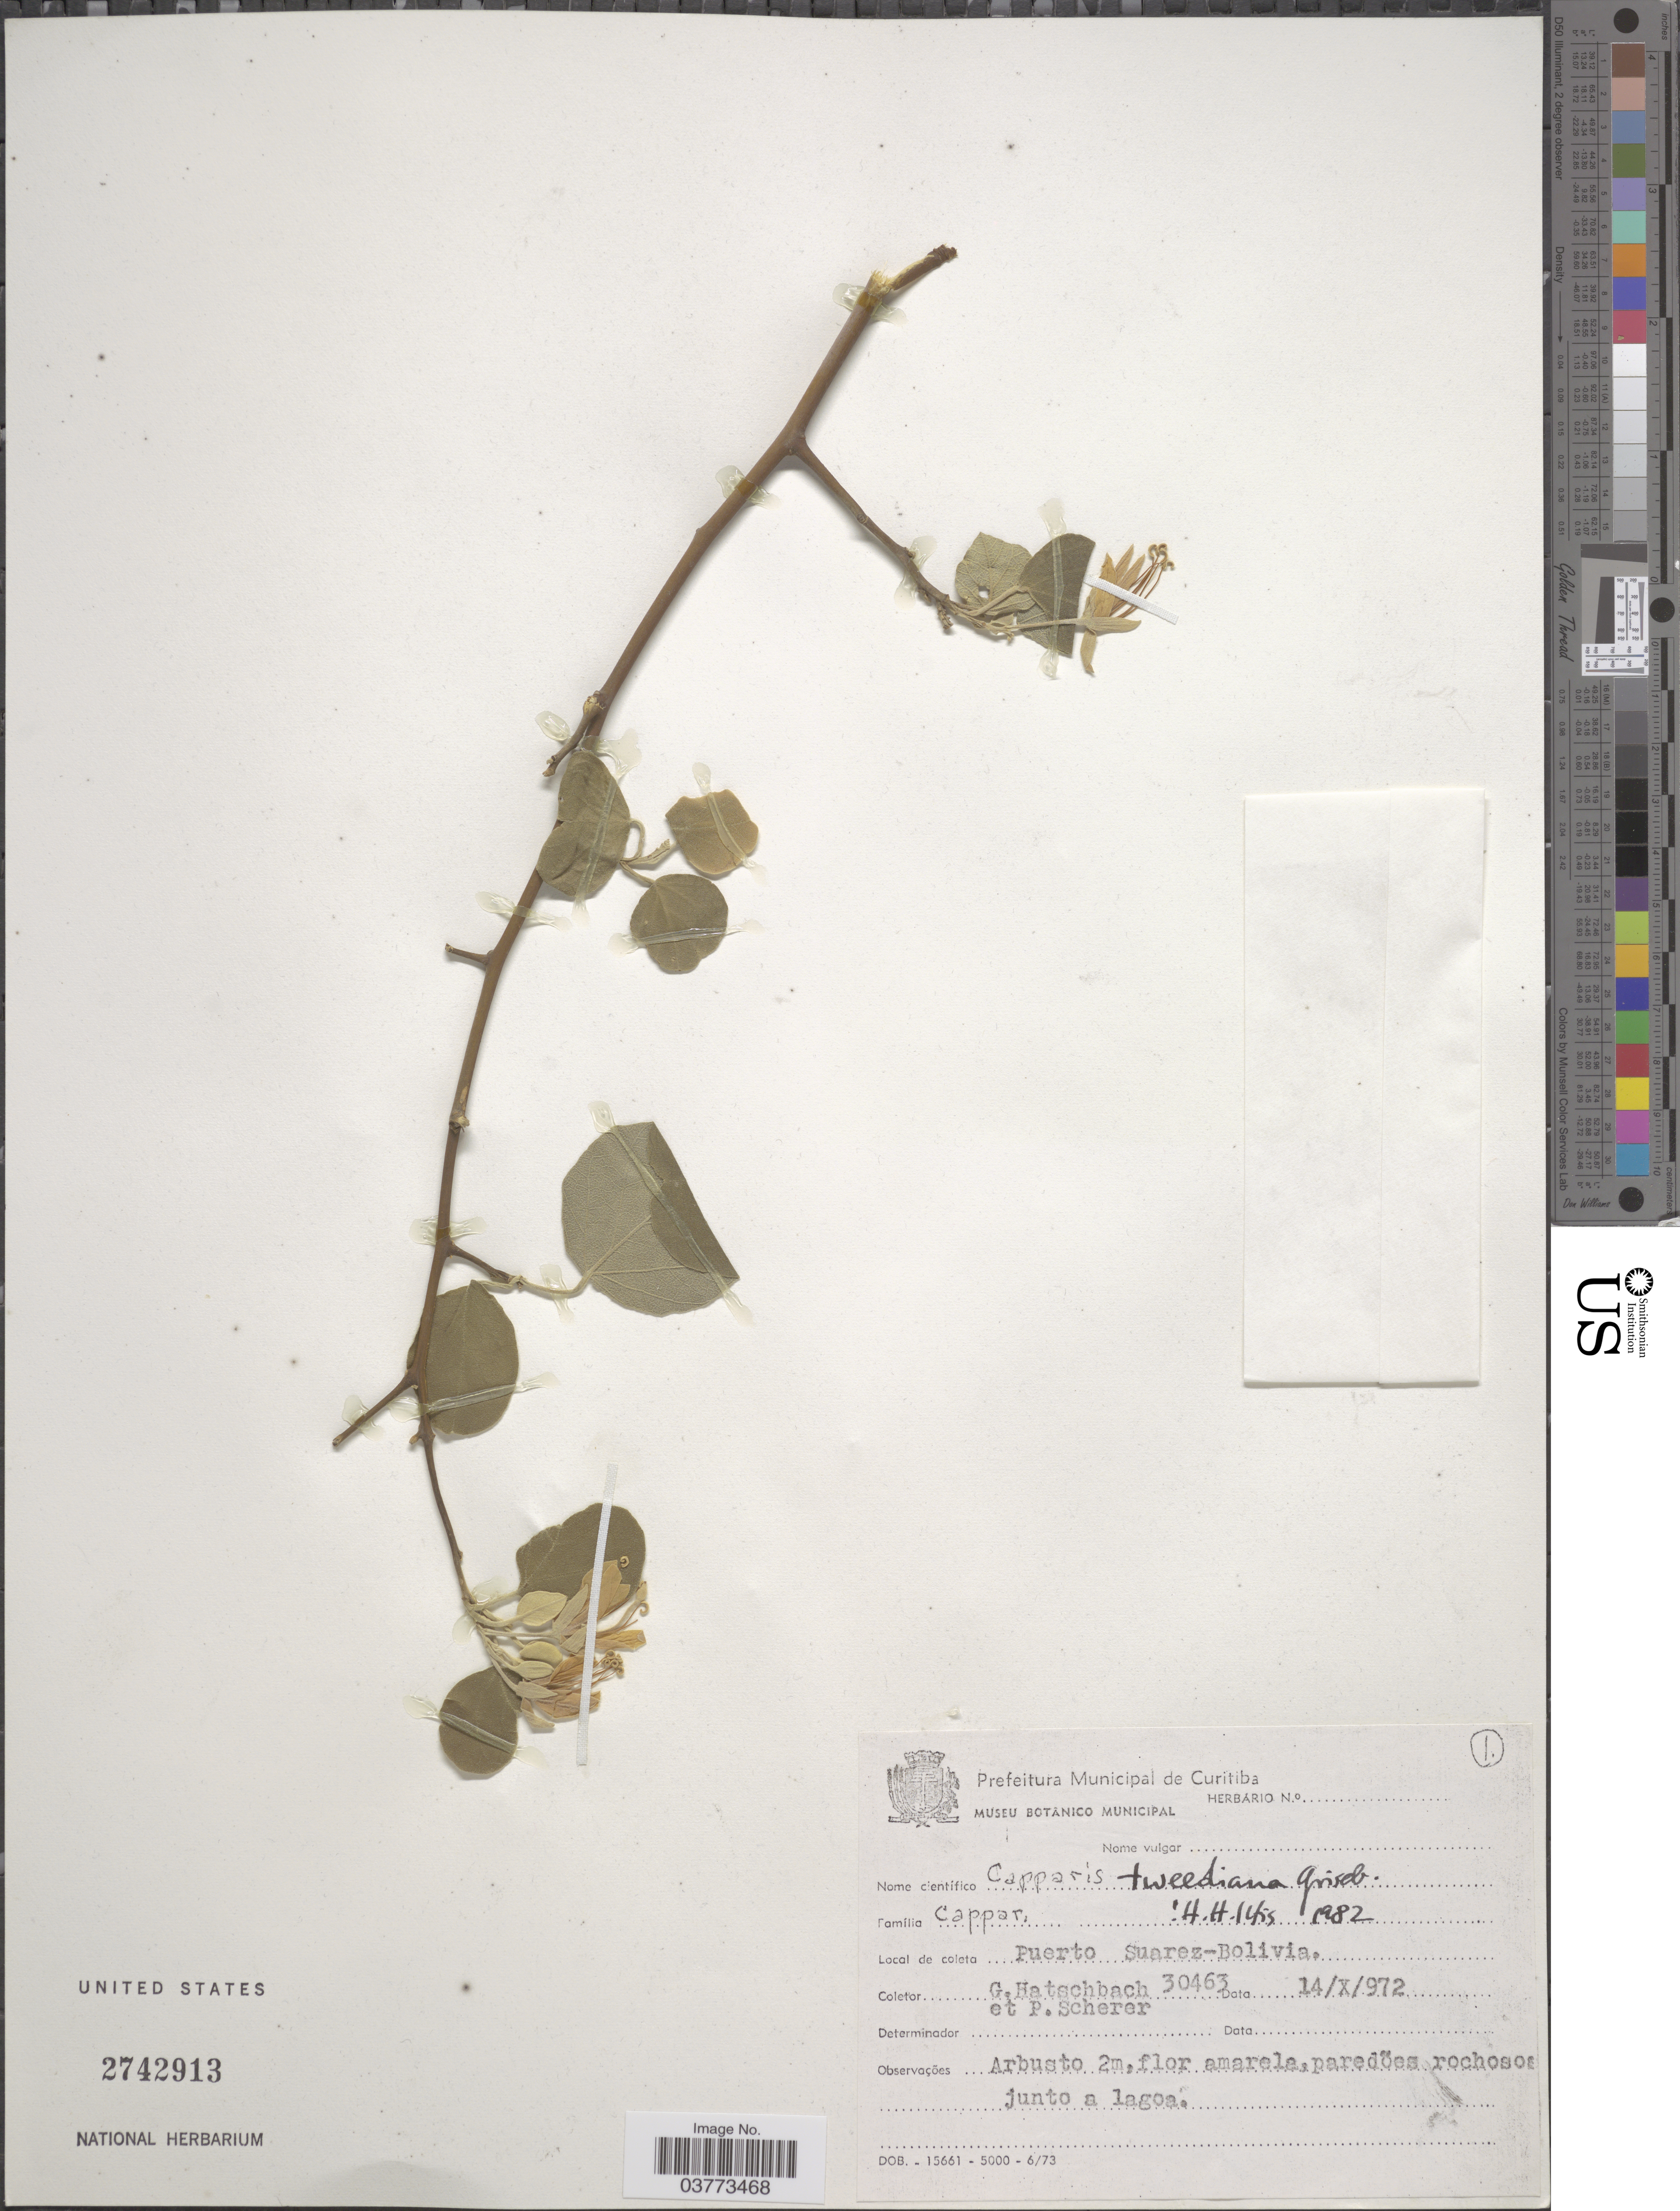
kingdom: Plantae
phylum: Tracheophyta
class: Magnoliopsida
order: Brassicales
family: Capparaceae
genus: Capparicordis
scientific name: Capparicordis tweediana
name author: (Eichler) Iltis & Cornejo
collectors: G. Hatschbach & P. Scherer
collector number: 30463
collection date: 1972-10-14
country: Bolivia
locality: Puerto Suarez.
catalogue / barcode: US 2742913